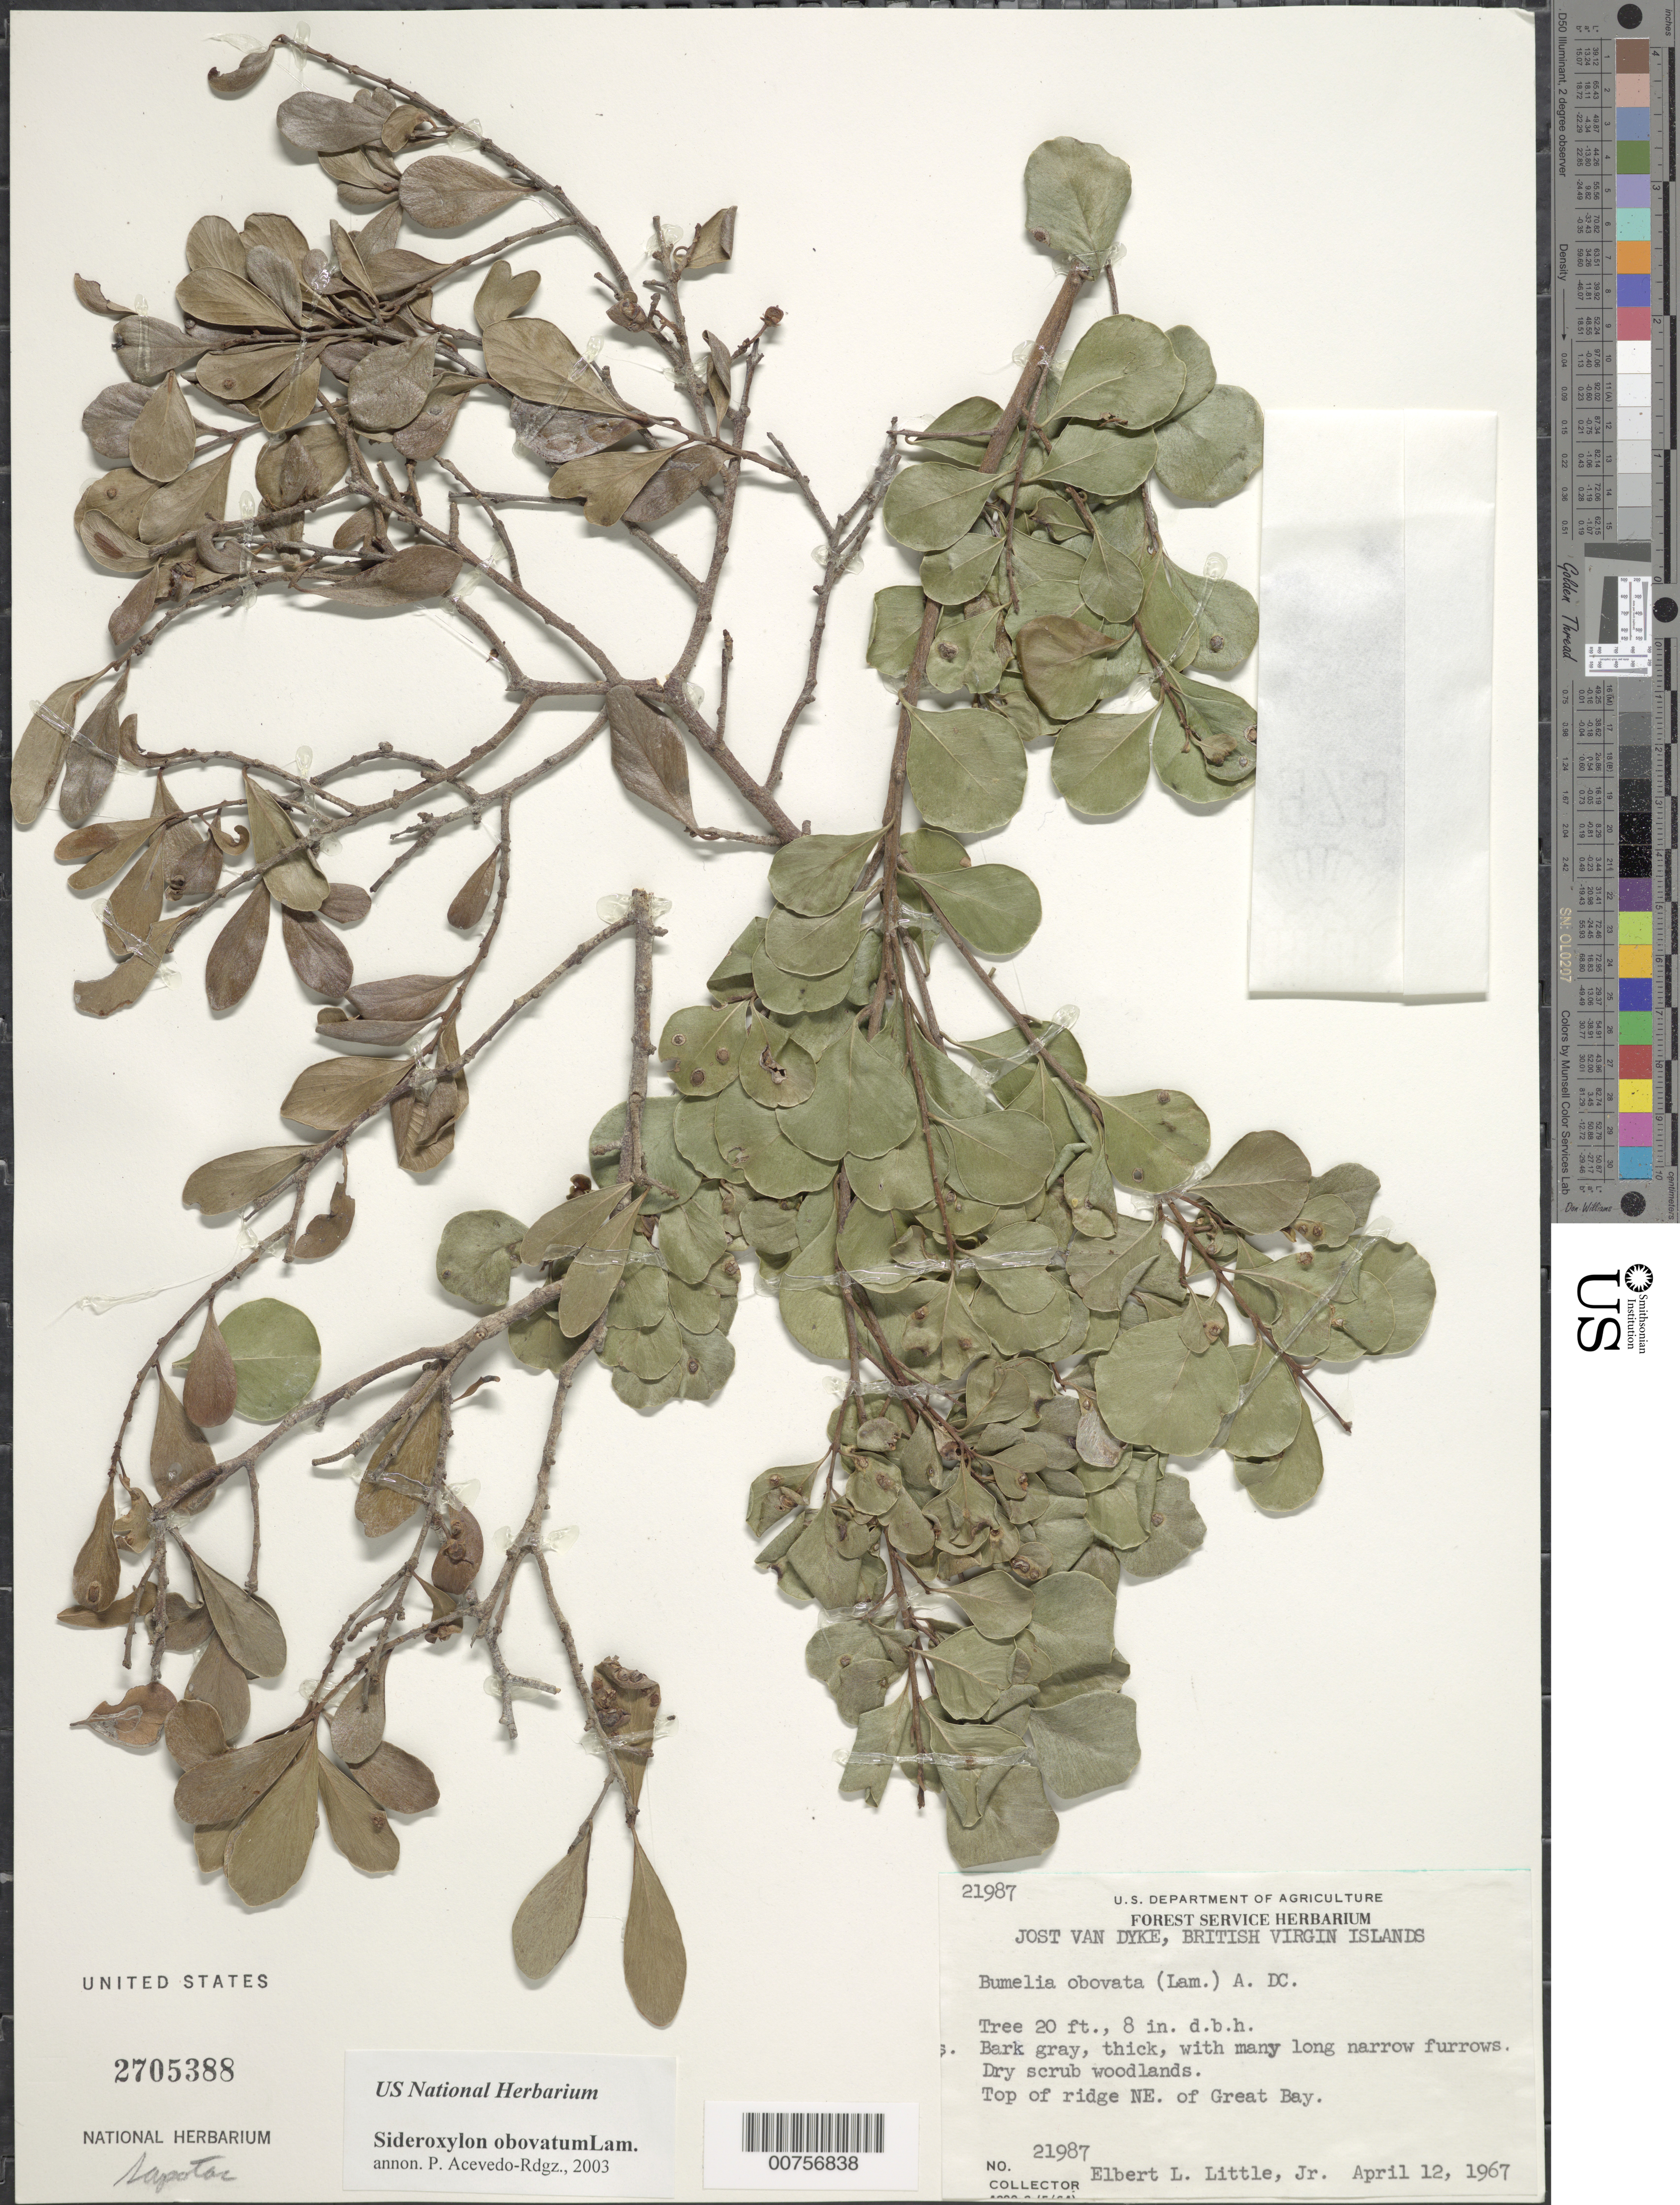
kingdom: Plantae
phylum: Tracheophyta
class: Magnoliopsida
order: Ericales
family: Sapotaceae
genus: Sideroxylon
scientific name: Sideroxylon obovatum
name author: Lam.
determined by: Acevedo-Rodríguez, P., (BOT), Smithsonian Institution - National Museum of Natural History (UNITED STATES)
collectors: E. L. Little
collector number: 21987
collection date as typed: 12 Apr 1967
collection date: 1967-04-12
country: British Virgin Islands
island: Jost Van Dyke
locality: Top of ridge NE of Great Bay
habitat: Dry scrublands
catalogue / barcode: US 2705388